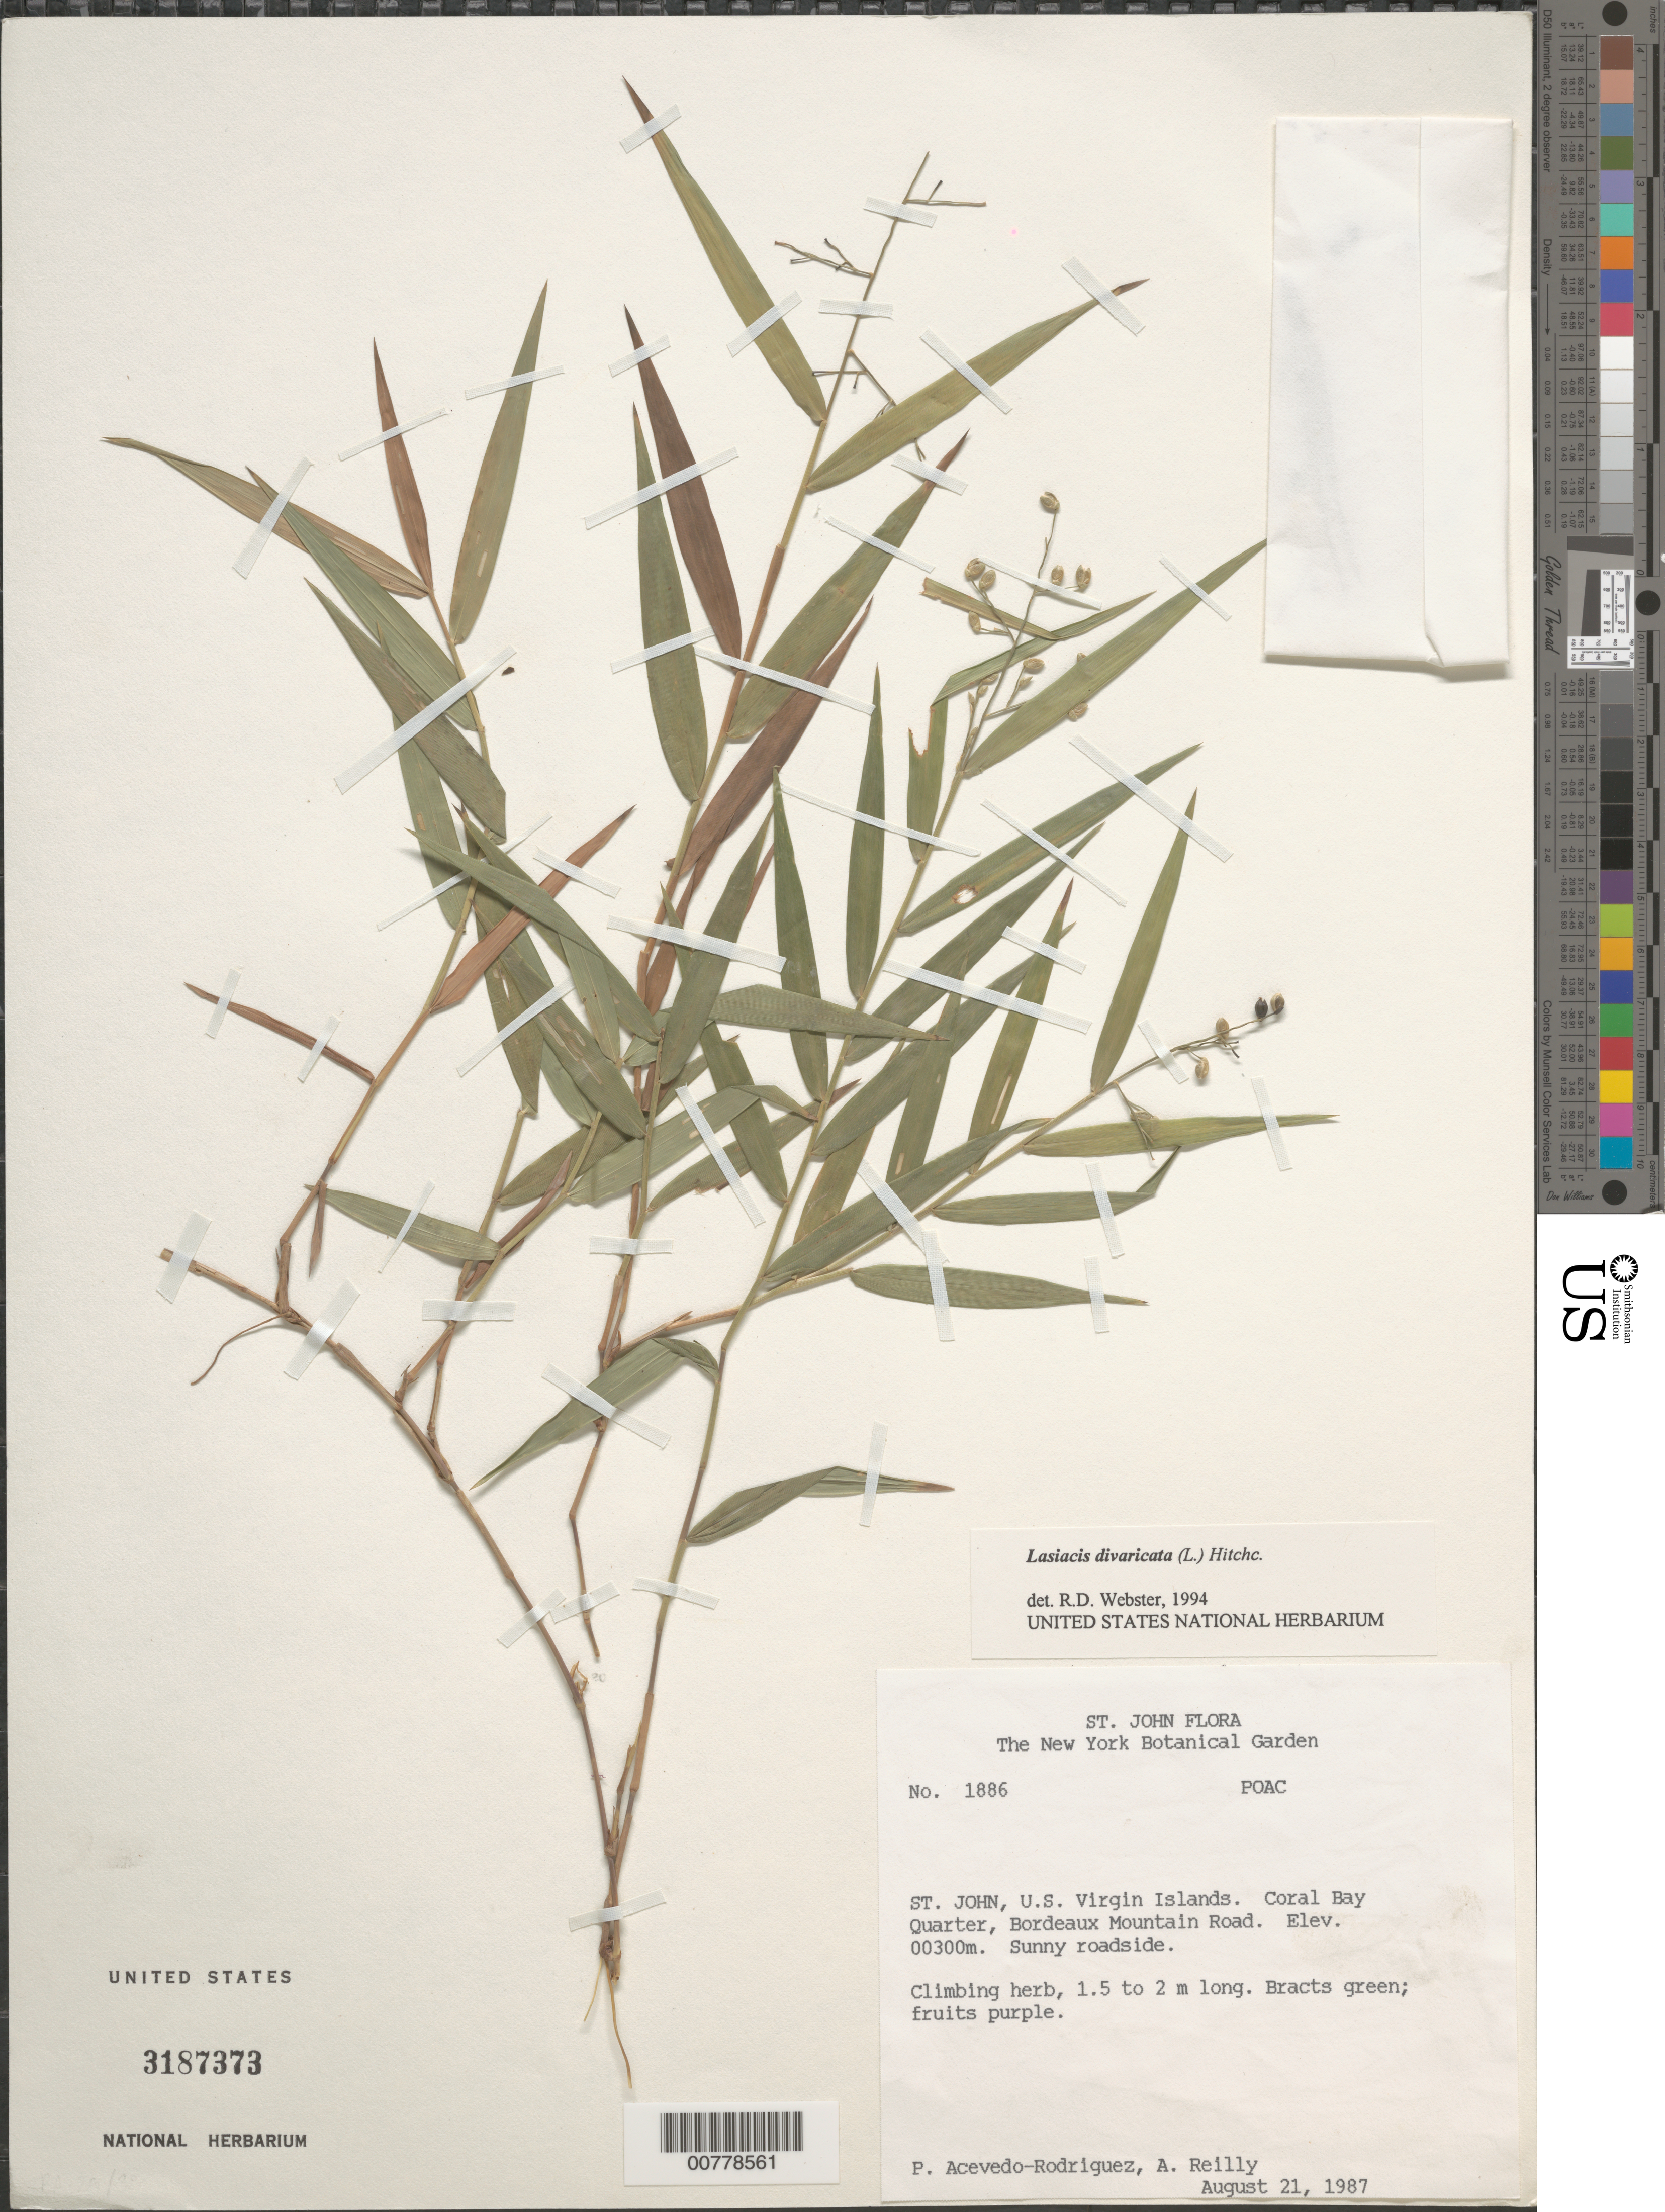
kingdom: Plantae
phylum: Tracheophyta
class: Liliopsida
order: Poales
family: Poaceae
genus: Lasiacis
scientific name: Lasiacis divaricata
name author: (L.) Hitchc.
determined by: Webster, Robert D.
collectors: P. Acevedo-Rodr. & A. Reilly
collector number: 1886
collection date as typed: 21 Aug 1987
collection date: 1987-08-21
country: U.S. Virgin Islands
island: St. John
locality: Coral Bay Quarter; along dirt road to Bordeaux Mountain.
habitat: Sunny roadside.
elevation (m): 300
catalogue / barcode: US 3187373